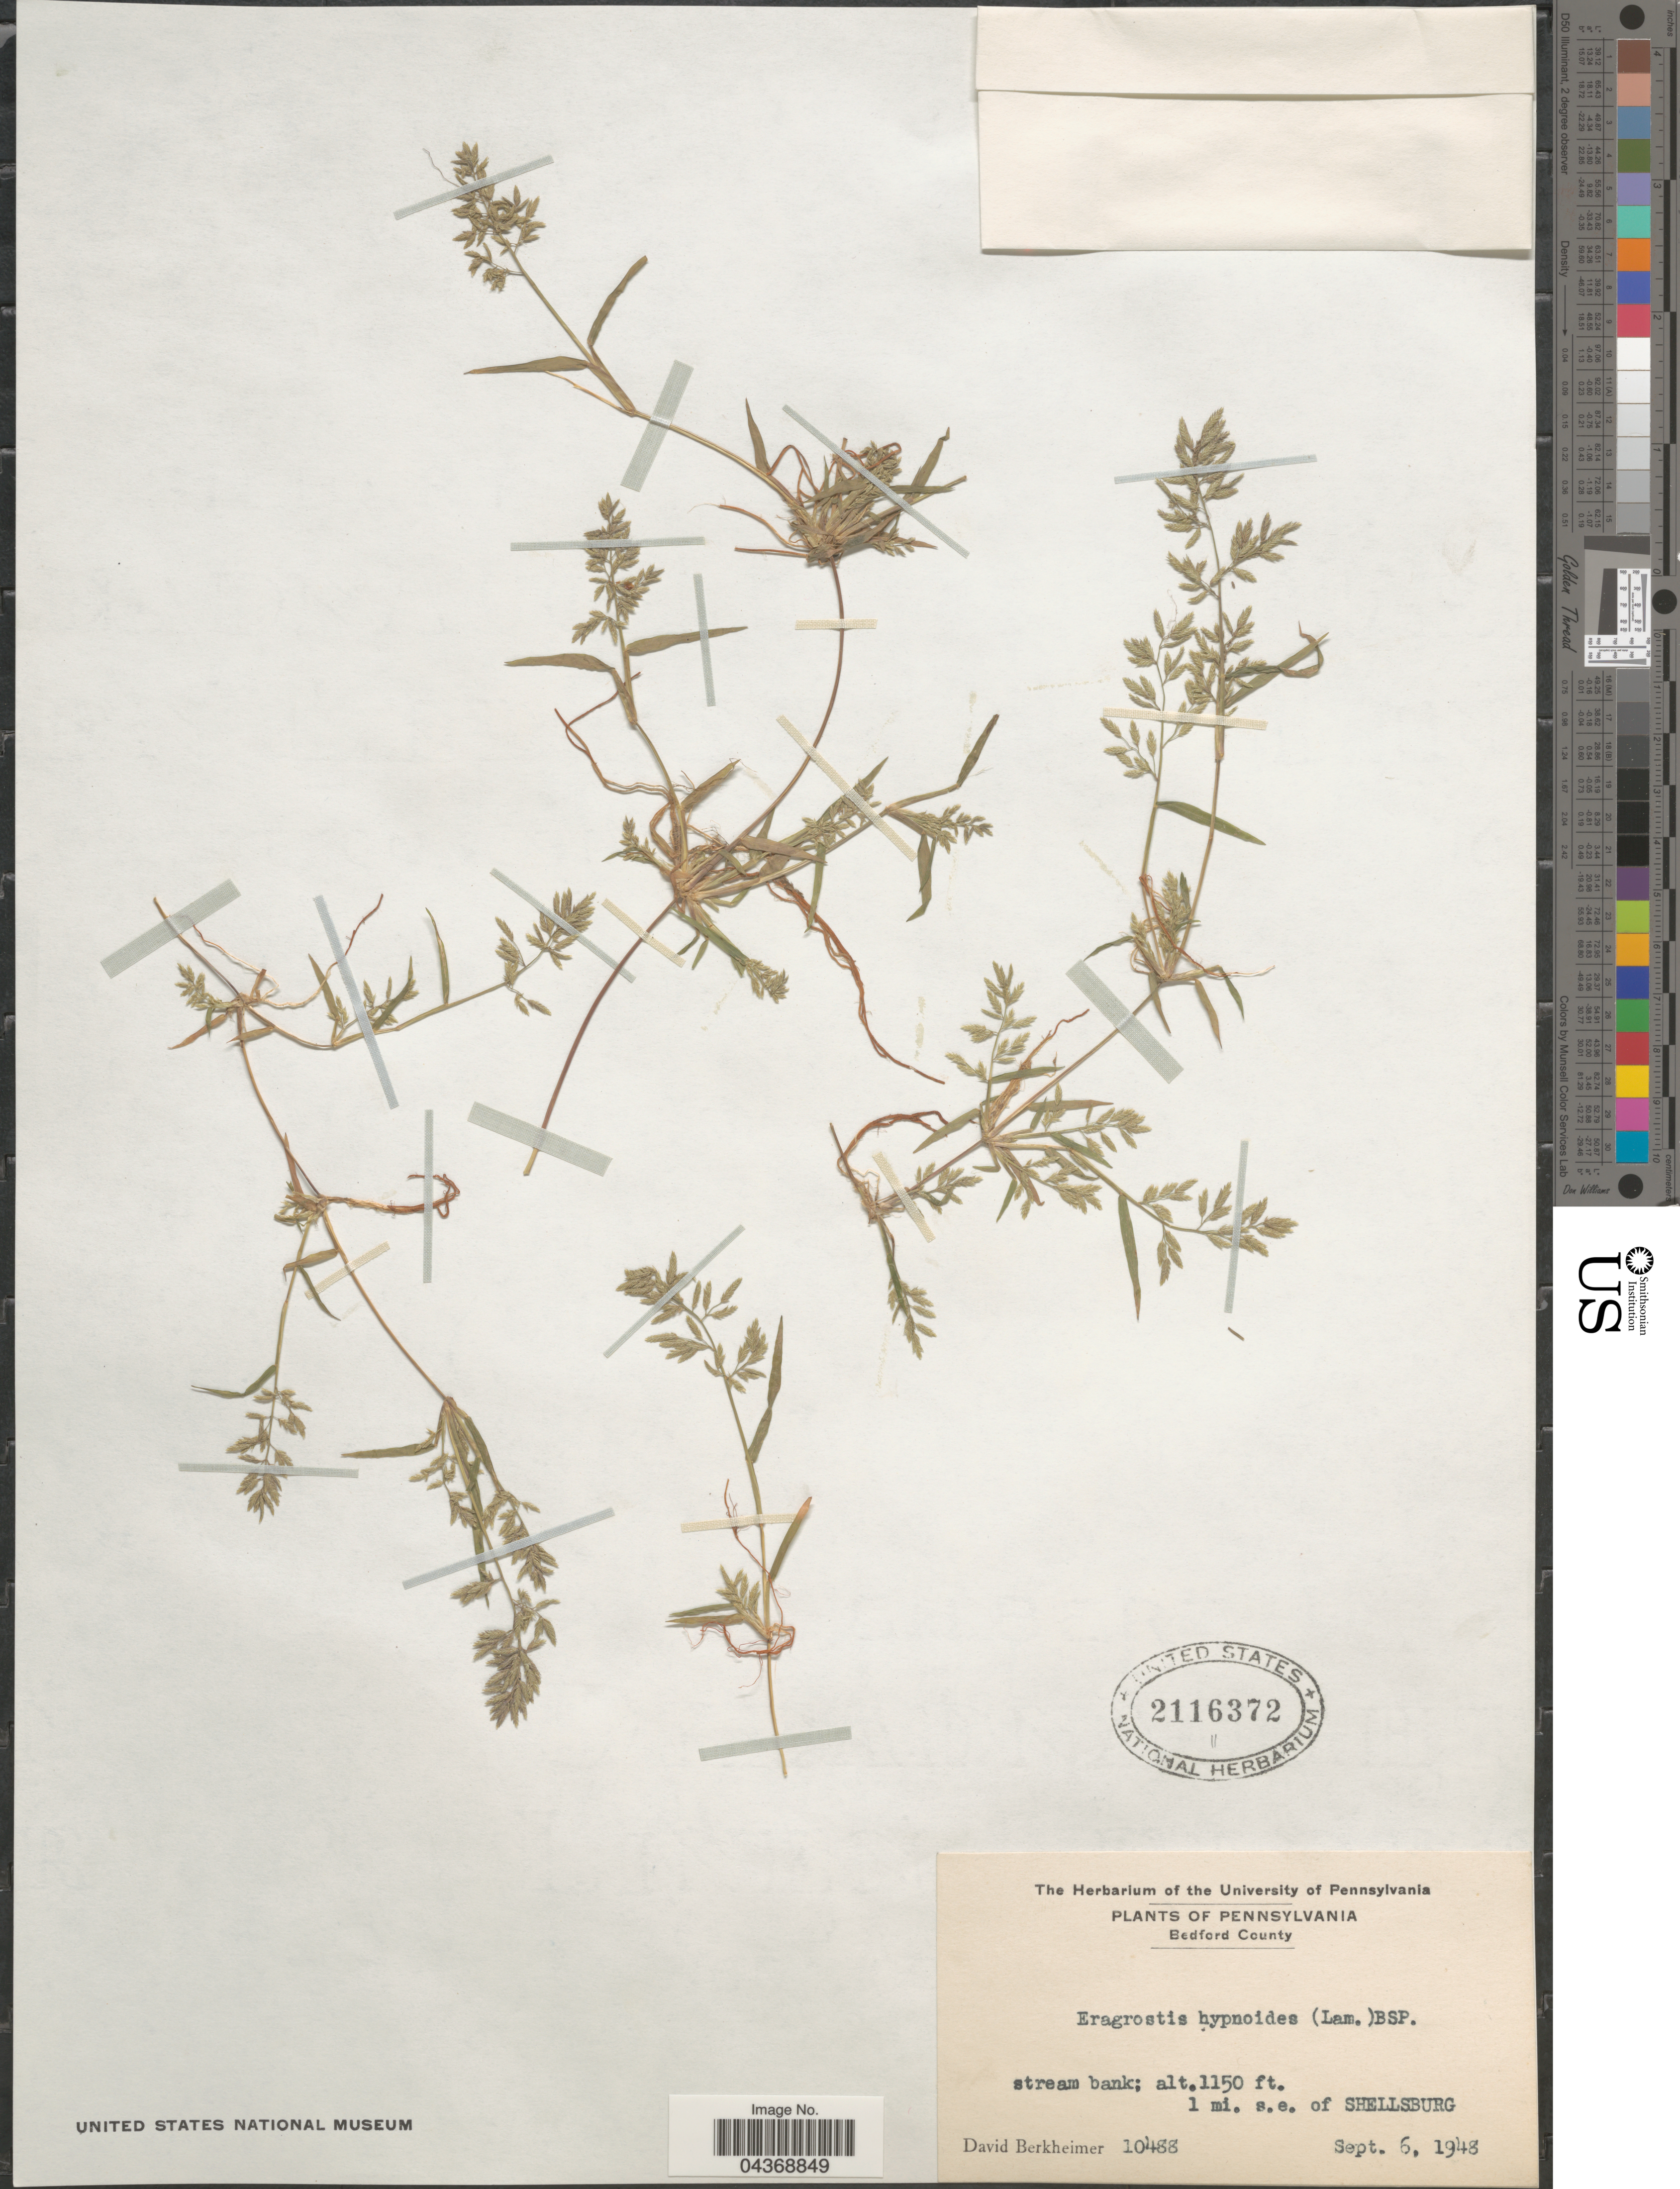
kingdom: Plantae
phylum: Tracheophyta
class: Liliopsida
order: Poales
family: Poaceae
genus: Eragrostis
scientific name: Eragrostis hypnoides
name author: (Lam.) Britton, Stearns & Poggenb.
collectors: D. Berkheimer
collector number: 10488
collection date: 1948-09-06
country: United States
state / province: Pennsylvania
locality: Bedford County. 1 mi. s.e. of Shellsburg.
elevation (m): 351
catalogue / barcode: US 2116372